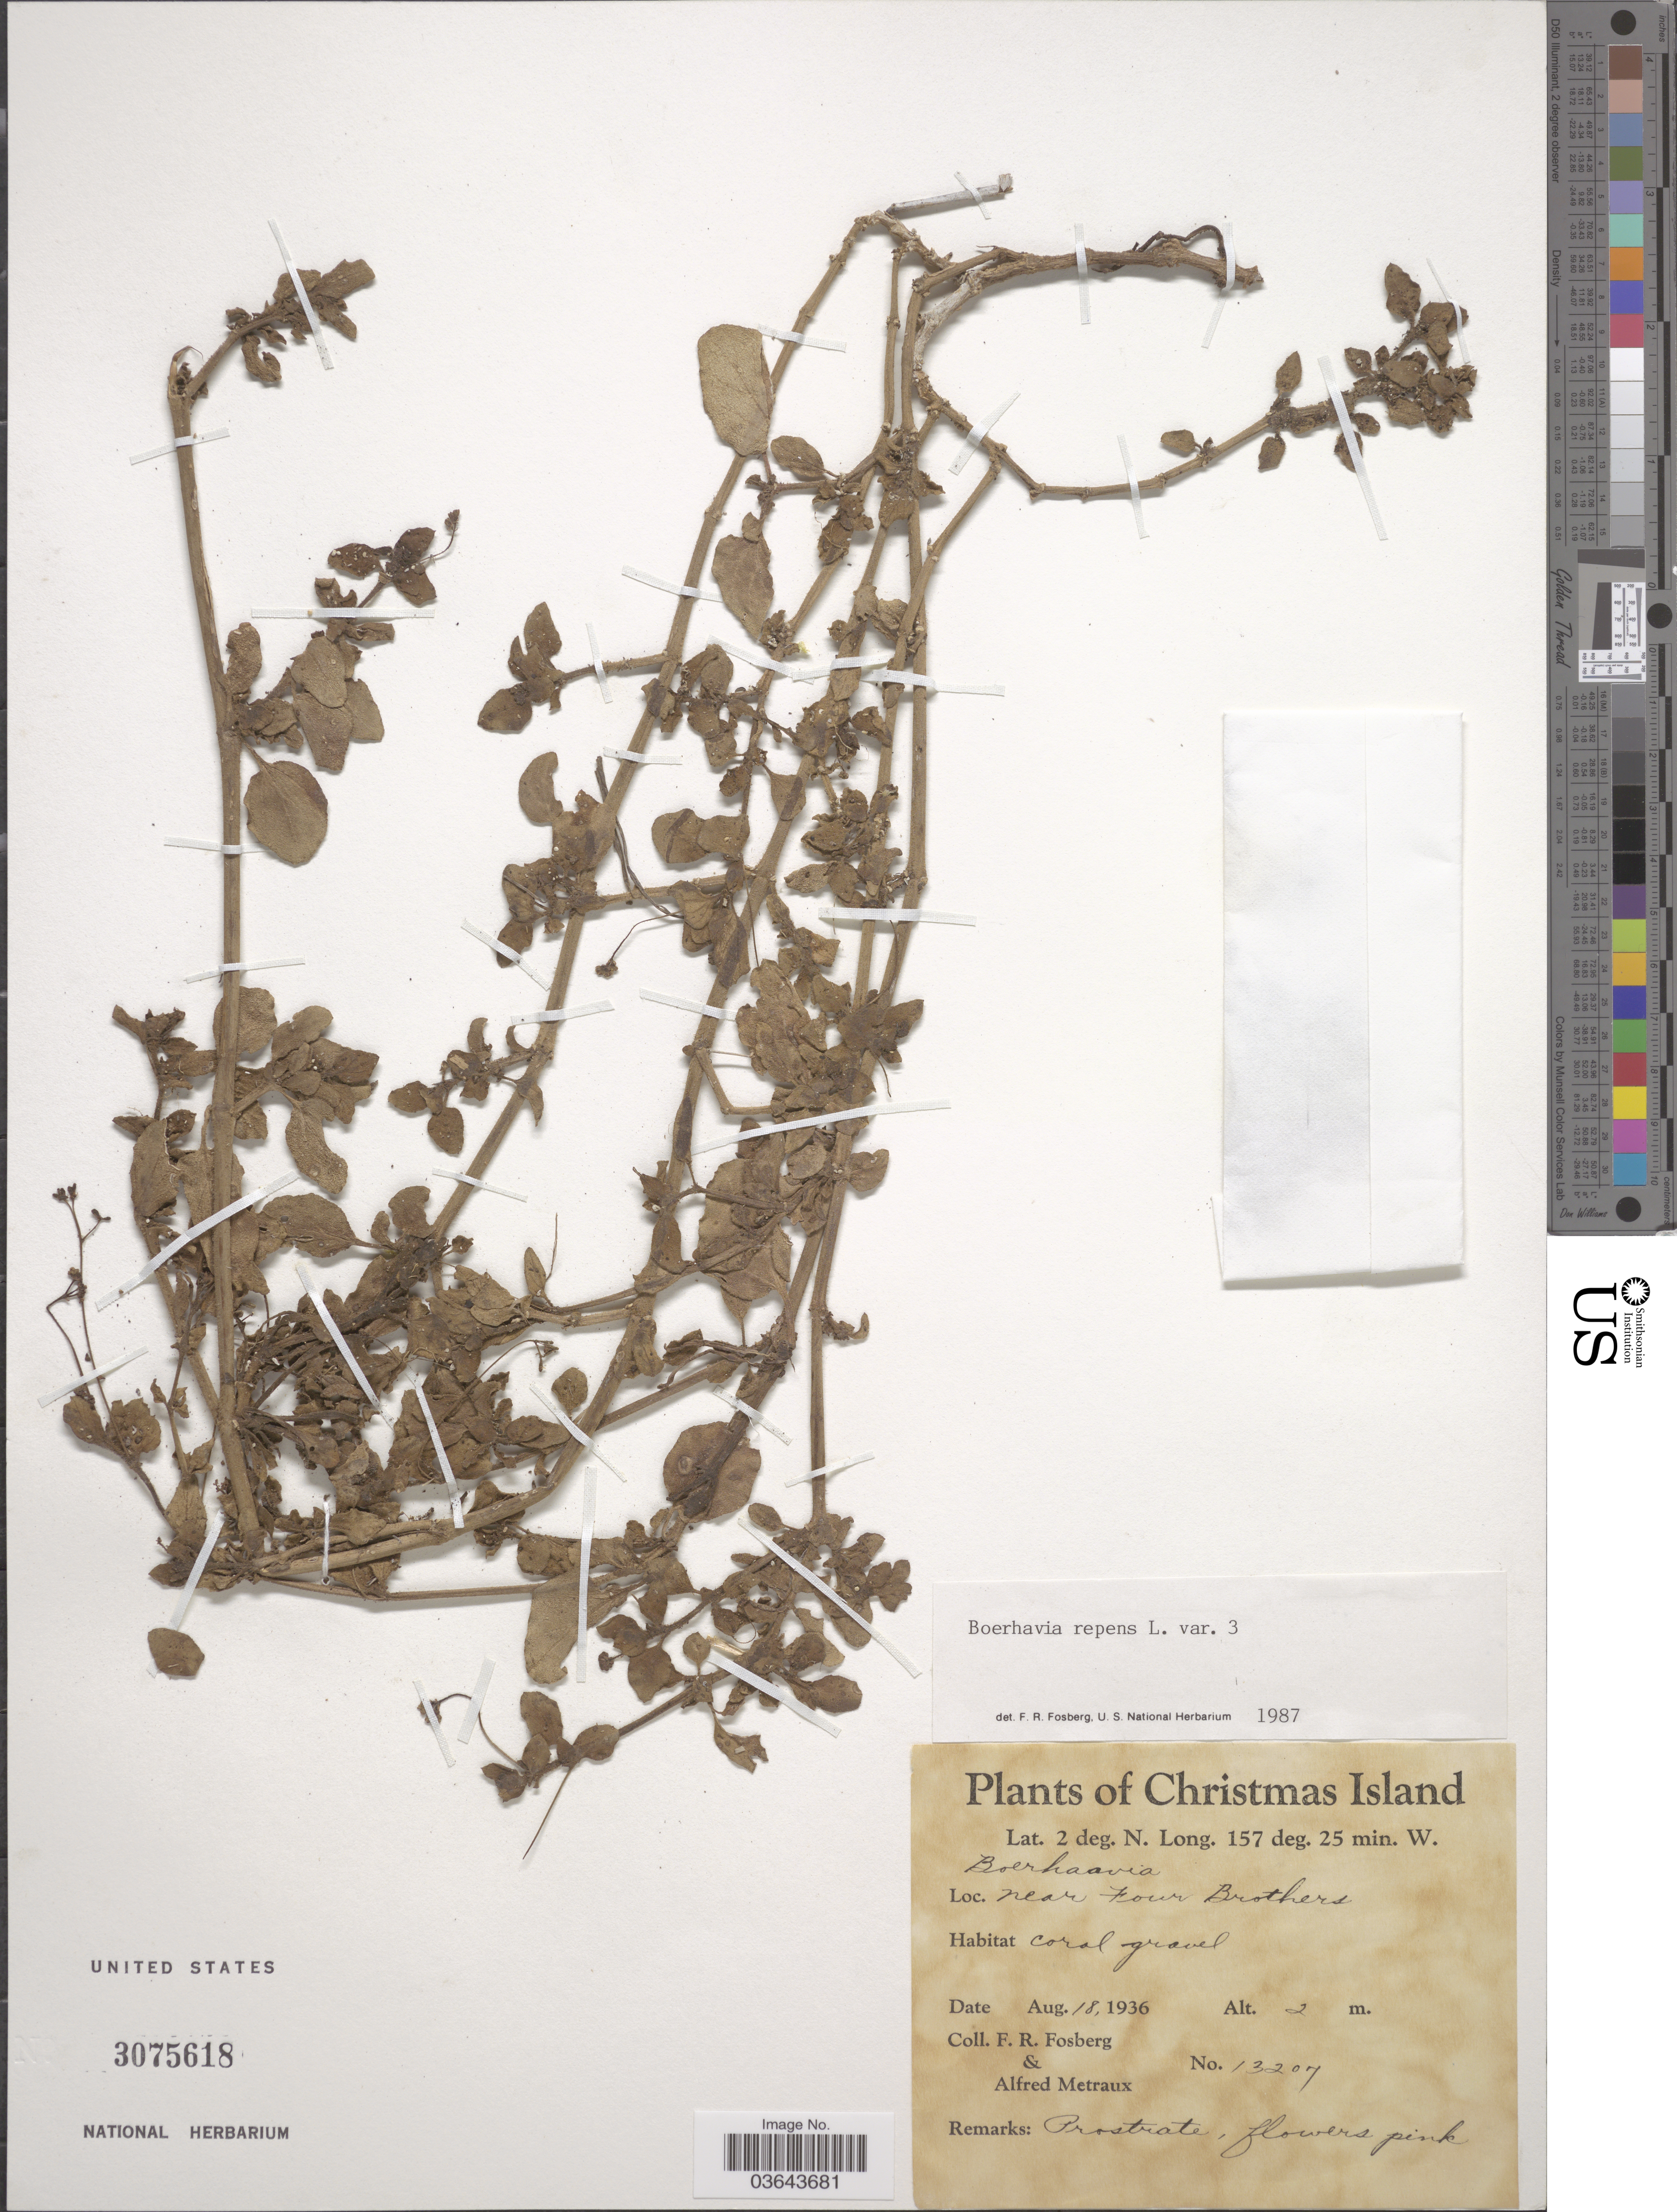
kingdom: Plantae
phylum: Tracheophyta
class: Magnoliopsida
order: Caryophyllales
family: Nyctaginaceae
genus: Boerhavia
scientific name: Boerhavia repens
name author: L.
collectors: F. R. Fosberg & A. Metraux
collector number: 13207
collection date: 1936-08-18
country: Kiribati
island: Kiritimati [Christmas] Atoll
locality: Christmas Island, near Four Brothers.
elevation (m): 2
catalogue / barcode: US 3075618